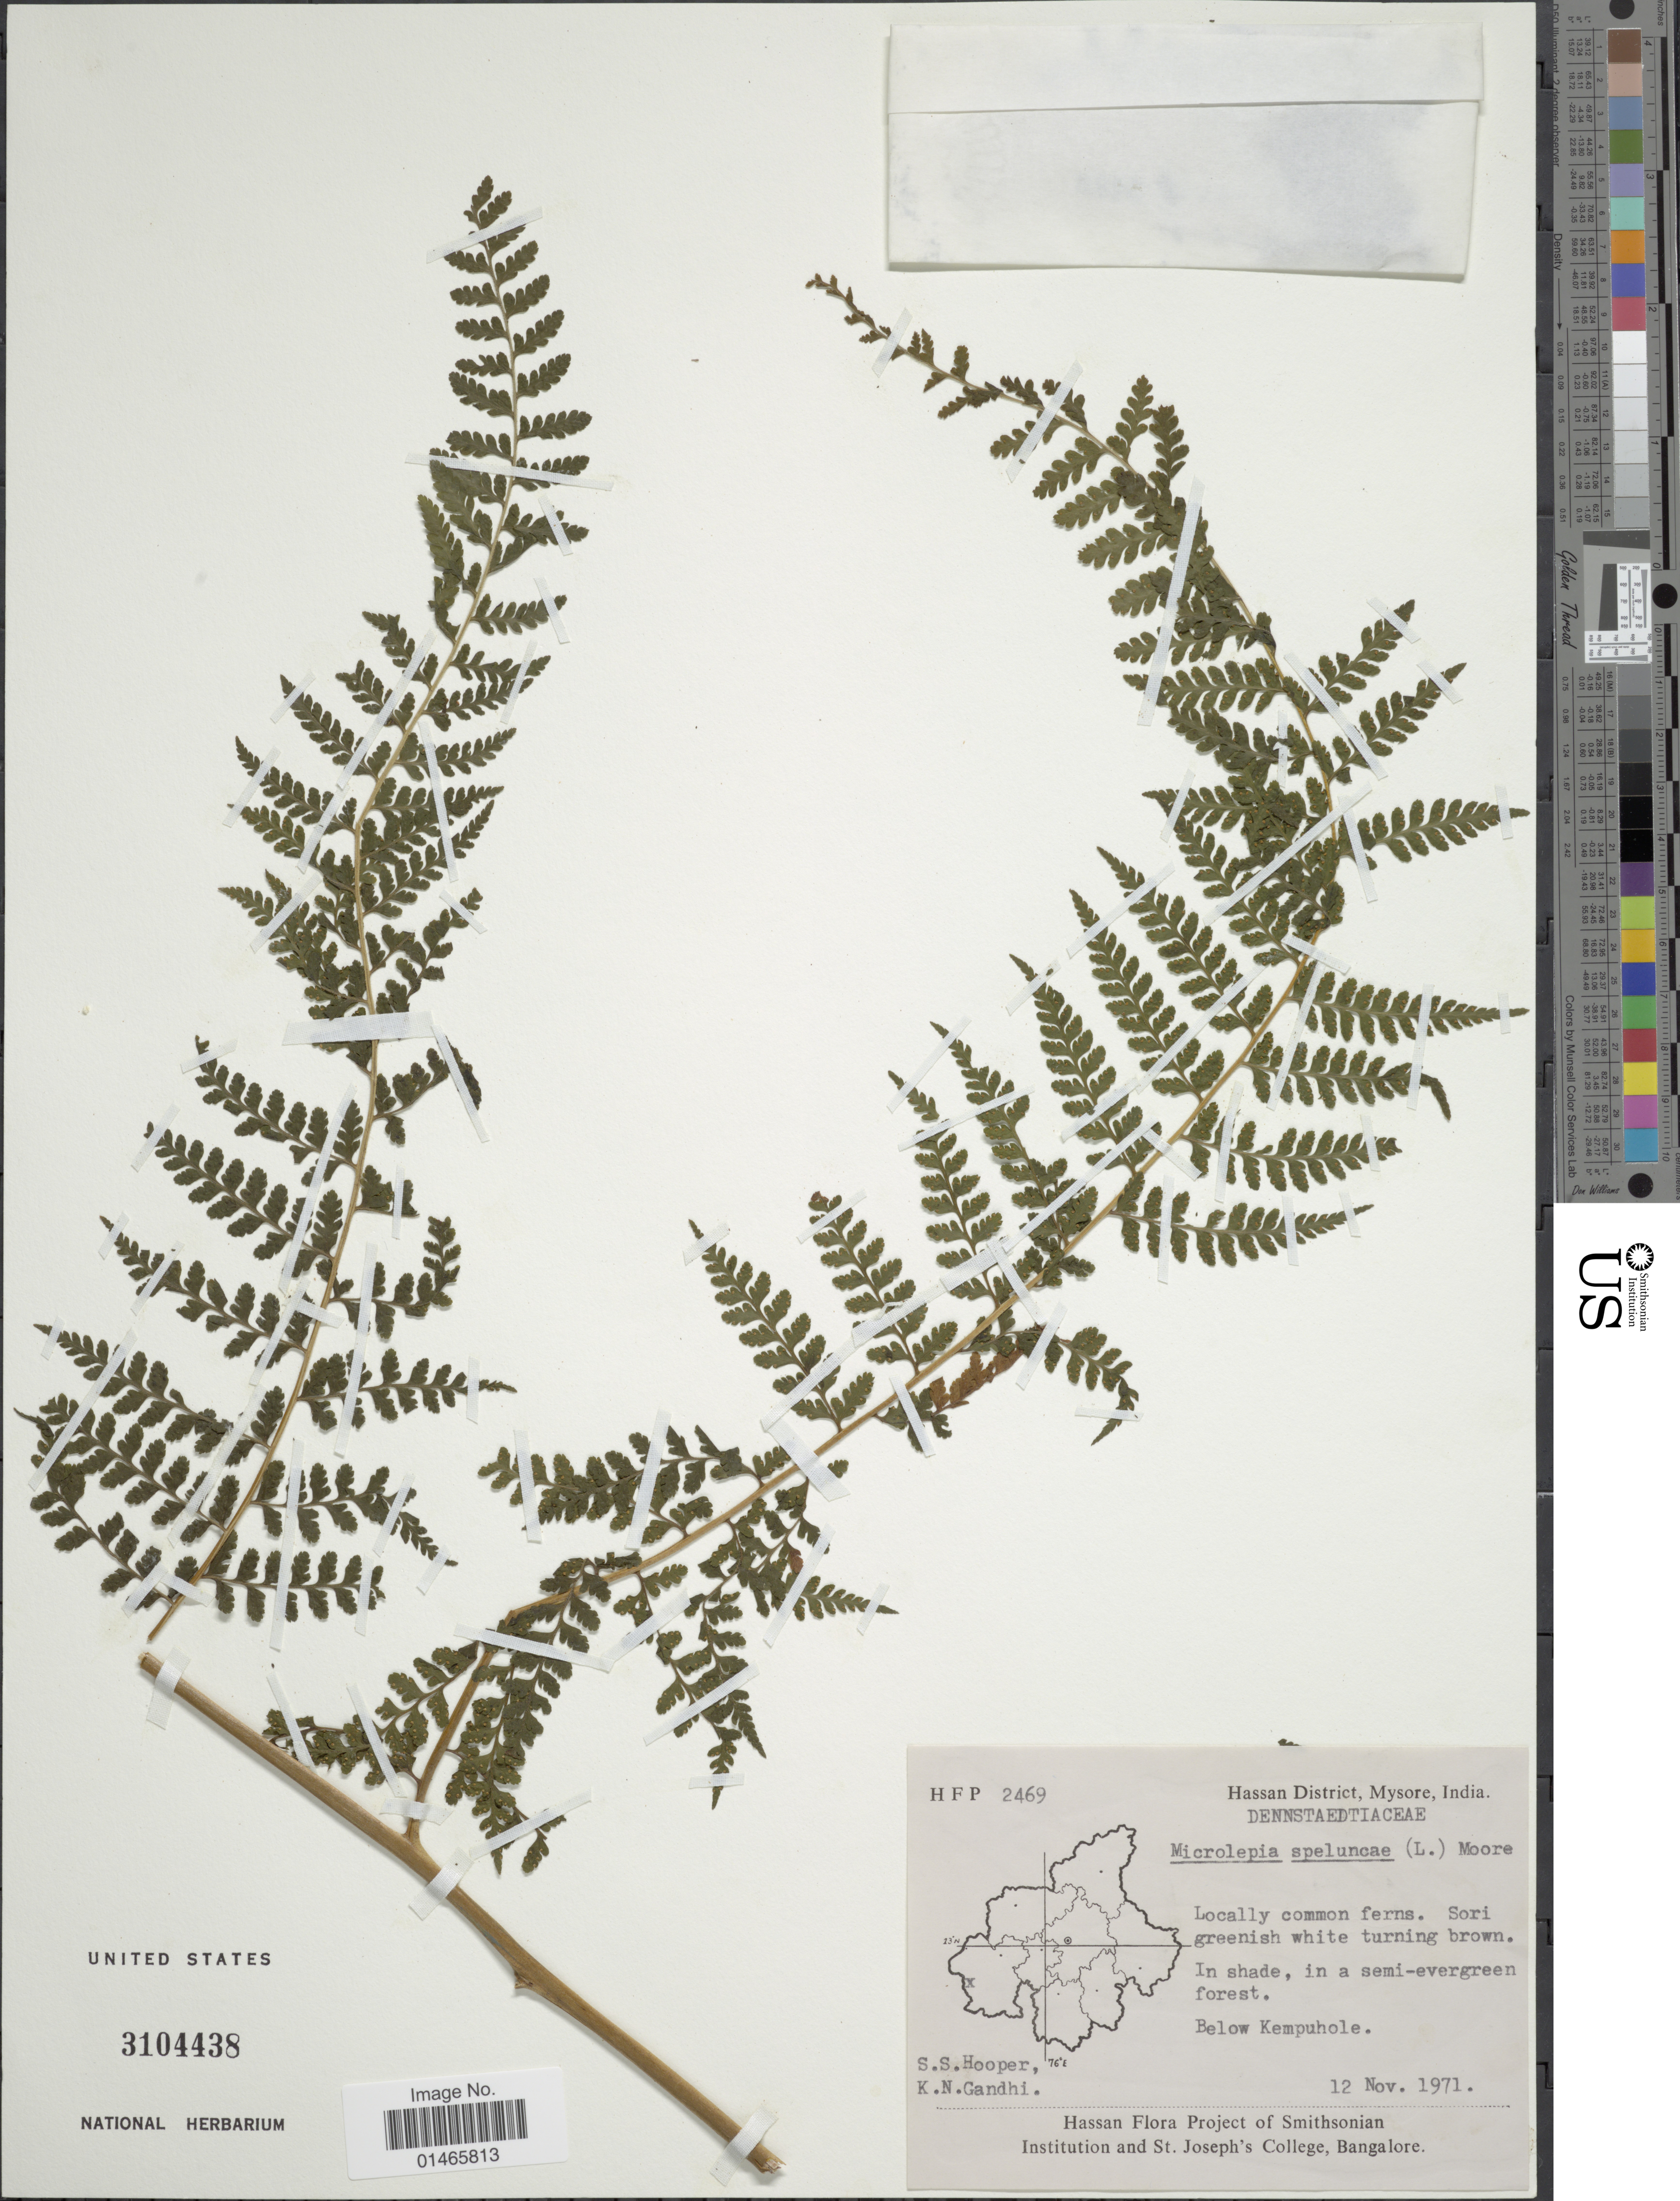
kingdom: Plantae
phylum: Tracheophyta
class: Polypodiopsida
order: Polypodiales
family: Dennstaedtiaceae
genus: Microlepia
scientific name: Microlepia speluncae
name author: (L.) T. Moore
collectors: S. S. Hooper & K. N. Gandhi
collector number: HFP2469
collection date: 1971-11-12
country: India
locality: Hassan District, Mysore, Below Kempuhole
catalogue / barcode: US 3104438